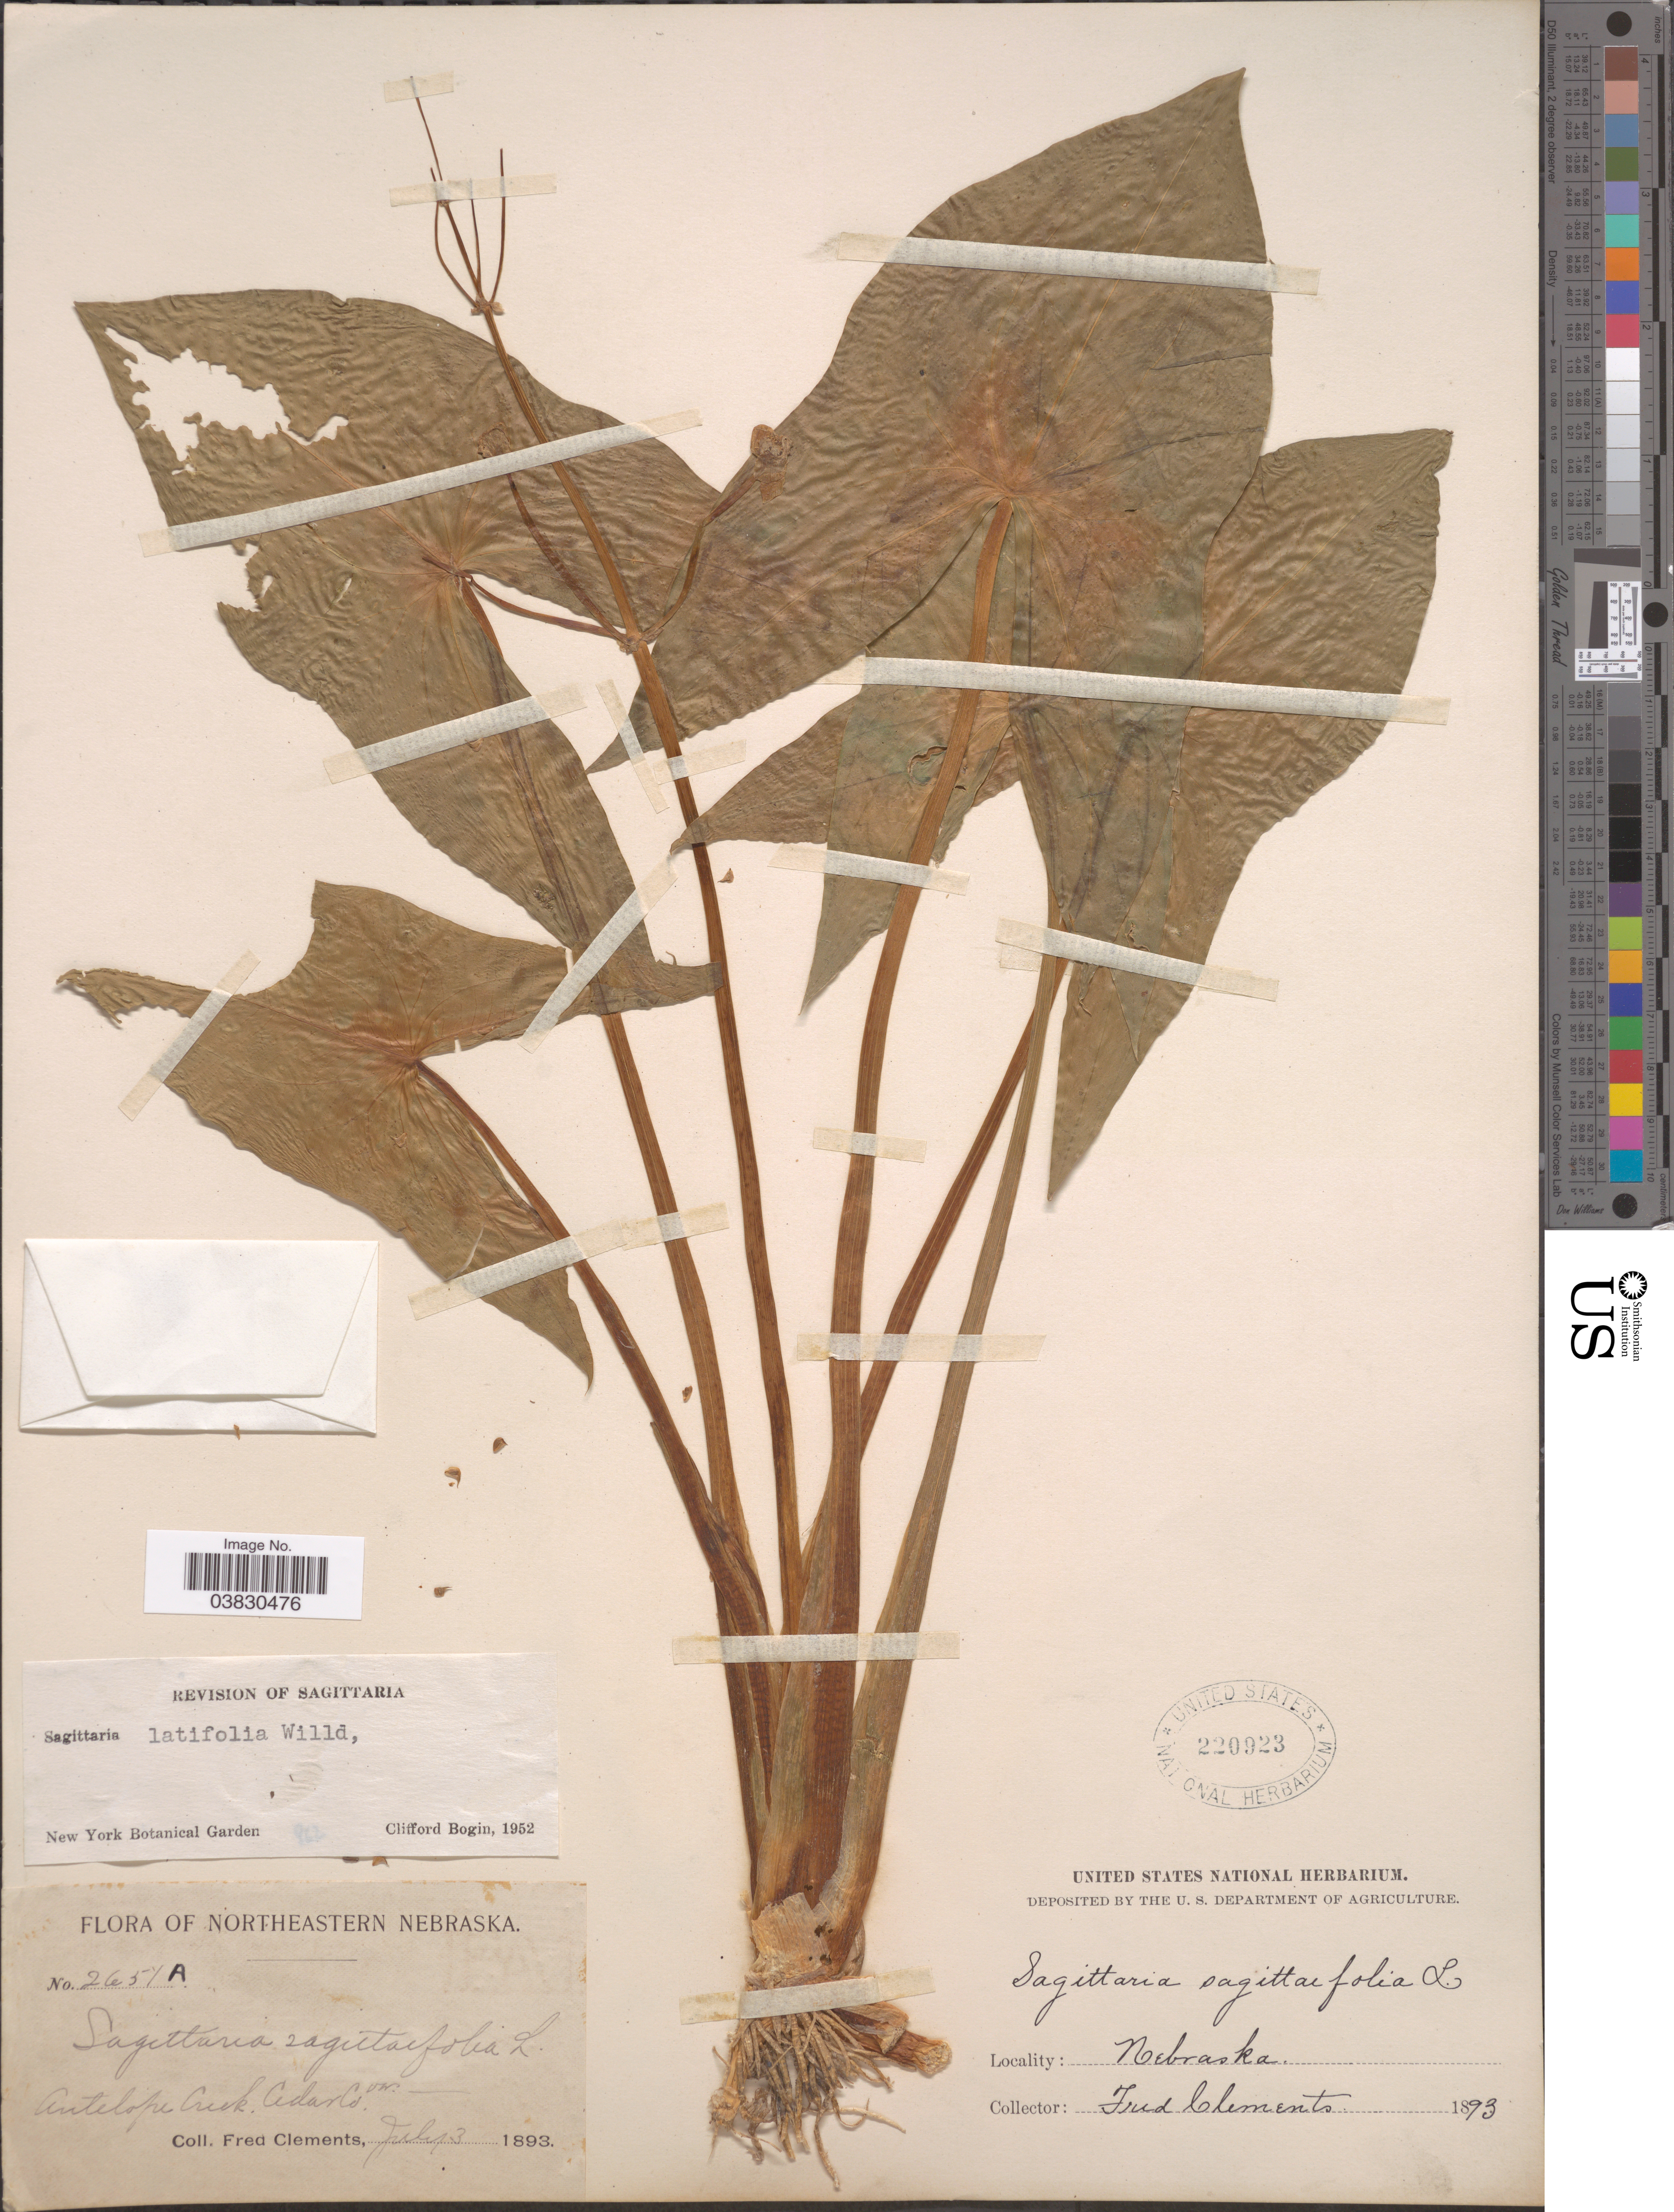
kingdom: Plantae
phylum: Tracheophyta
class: Liliopsida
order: Alismatales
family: Alismataceae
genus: Sagittaria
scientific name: Sagittaria latifolia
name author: Willd.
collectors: F. Clements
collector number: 2651A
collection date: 1893-07-03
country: United States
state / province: Nebraska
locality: Northeastern Nebraska. Antelope Creek, Cedar Co.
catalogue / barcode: US 220923